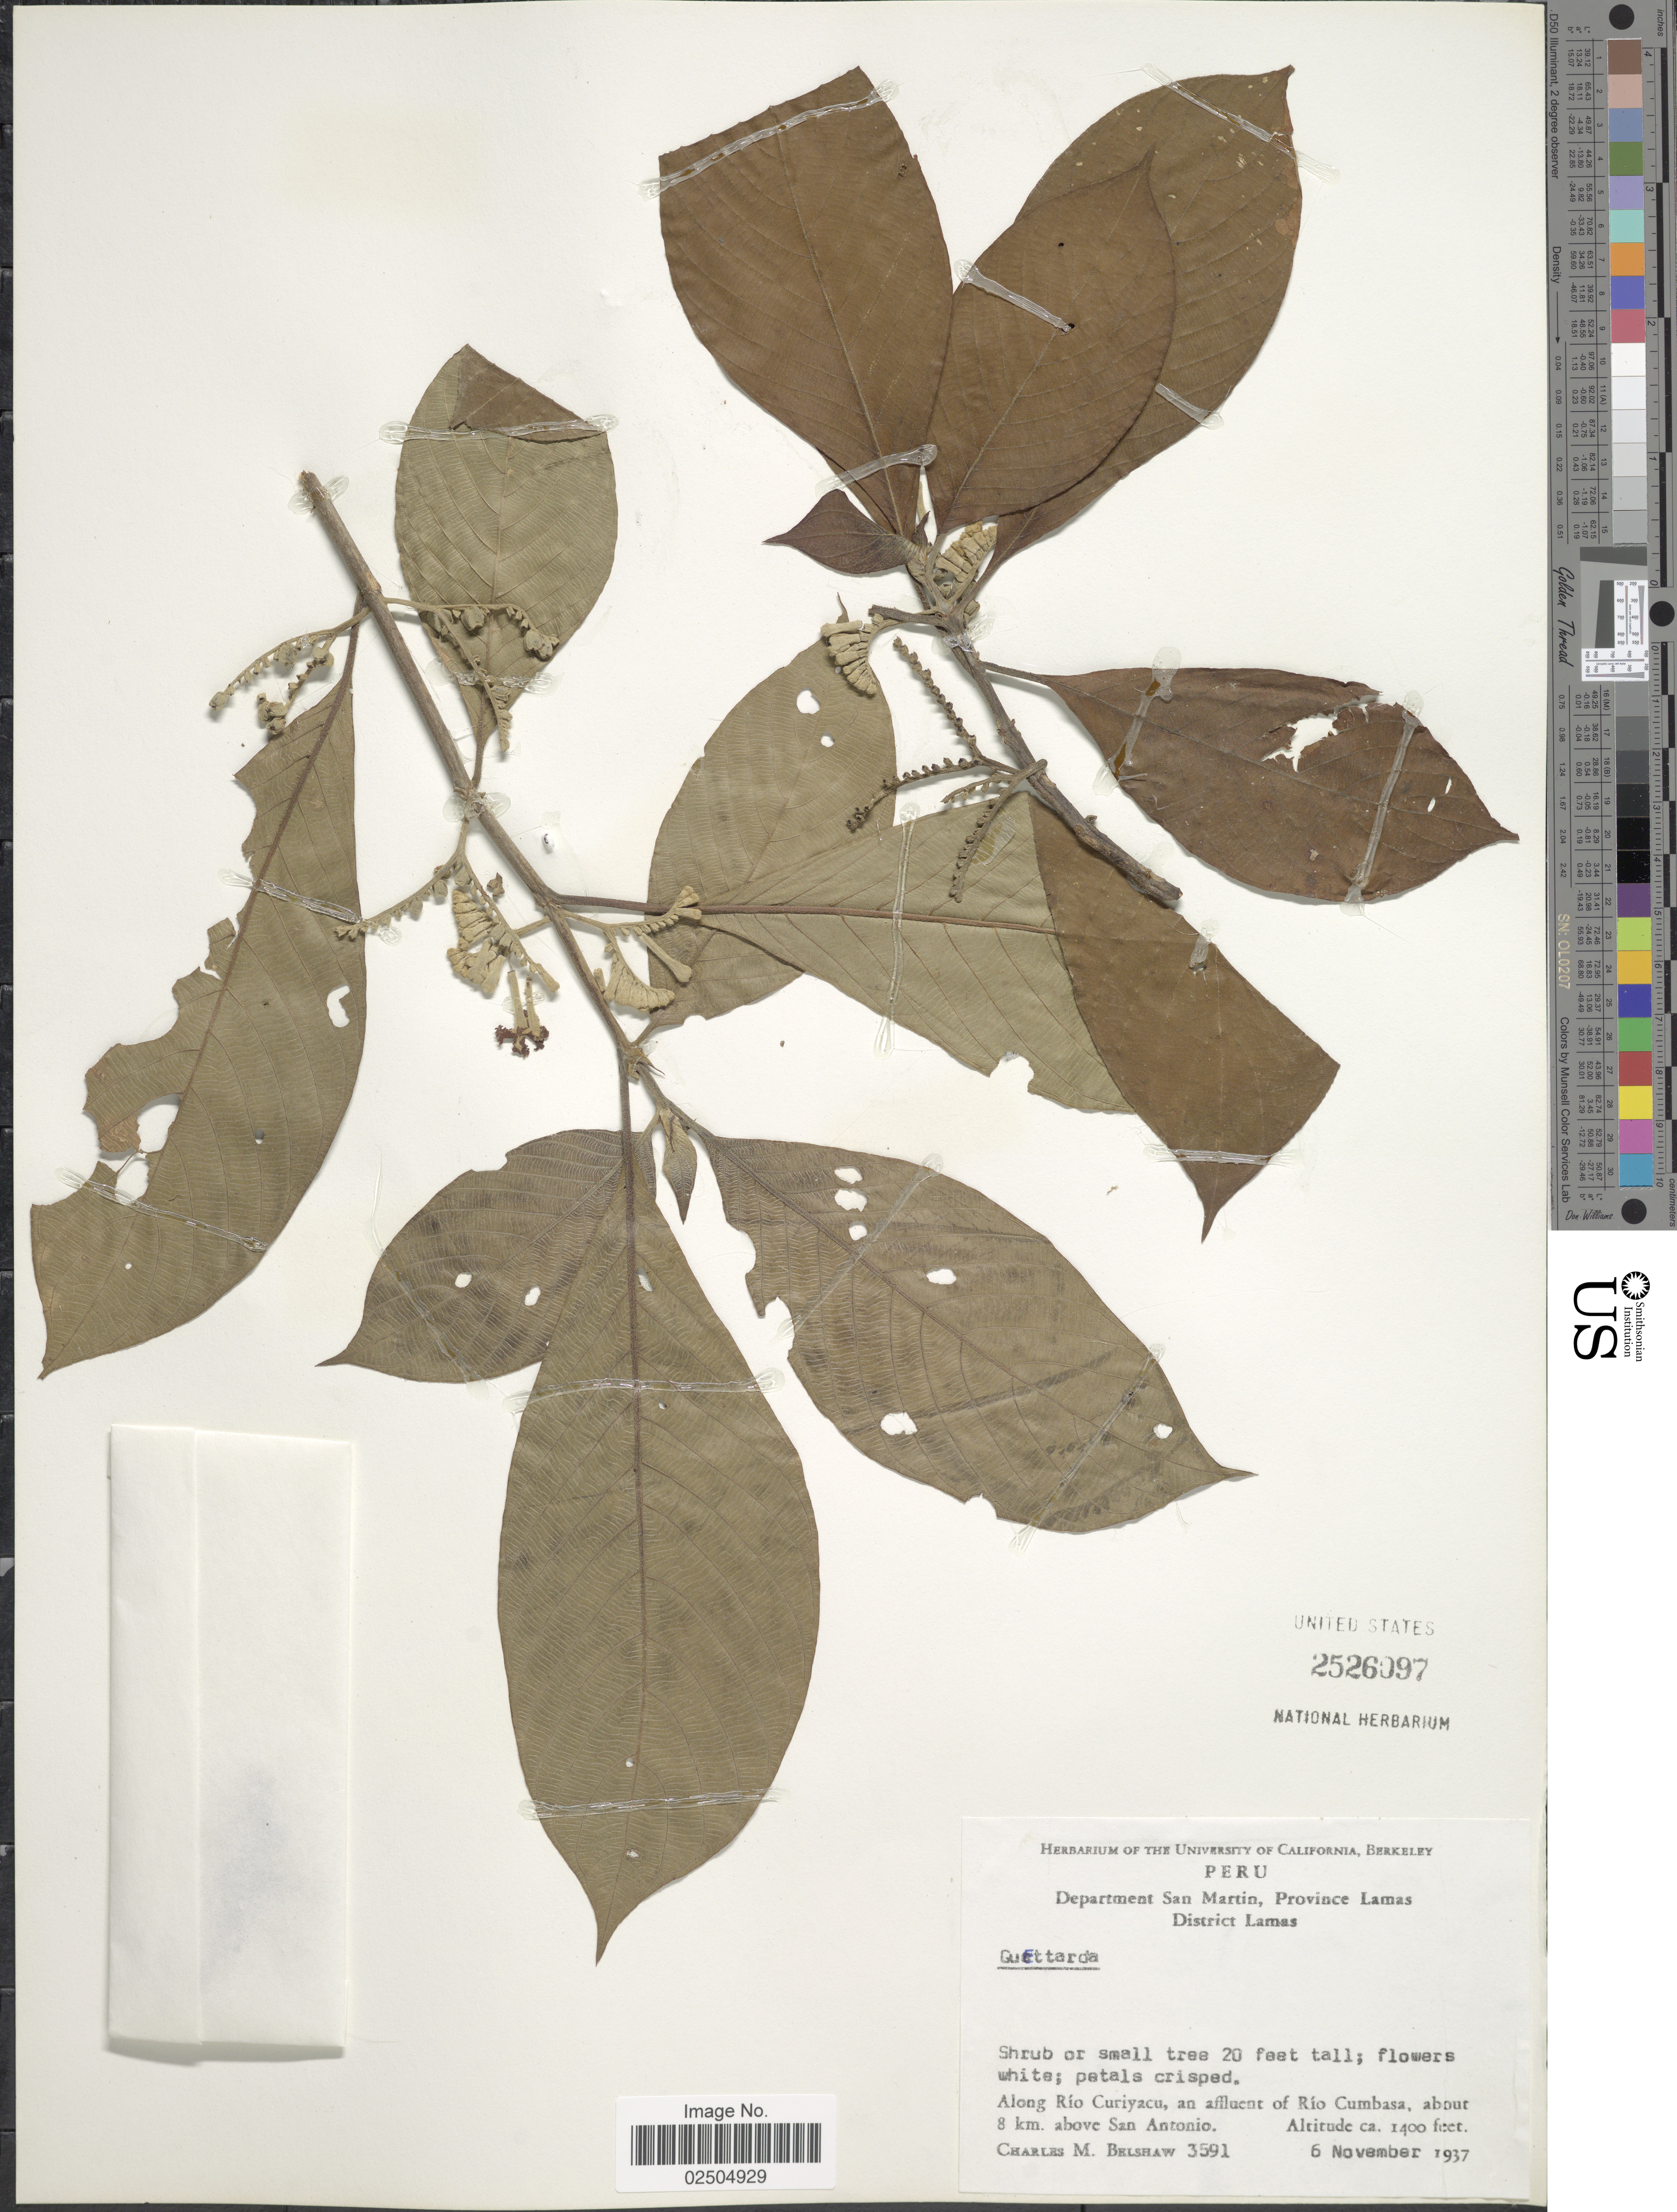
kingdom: Plantae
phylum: Tracheophyta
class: Magnoliopsida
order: Gentianales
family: Rubiaceae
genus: Guettarda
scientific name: Guettarda sp.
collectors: C. Shaw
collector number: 3591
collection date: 1937-11-06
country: Peru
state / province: San Martín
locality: Department San Martin, Province Lamas, District Lamas, Along Rio Curiyacu, an affluent of Rio Cumbasa, about 8 km. above San Antonio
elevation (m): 427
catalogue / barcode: US 2526097